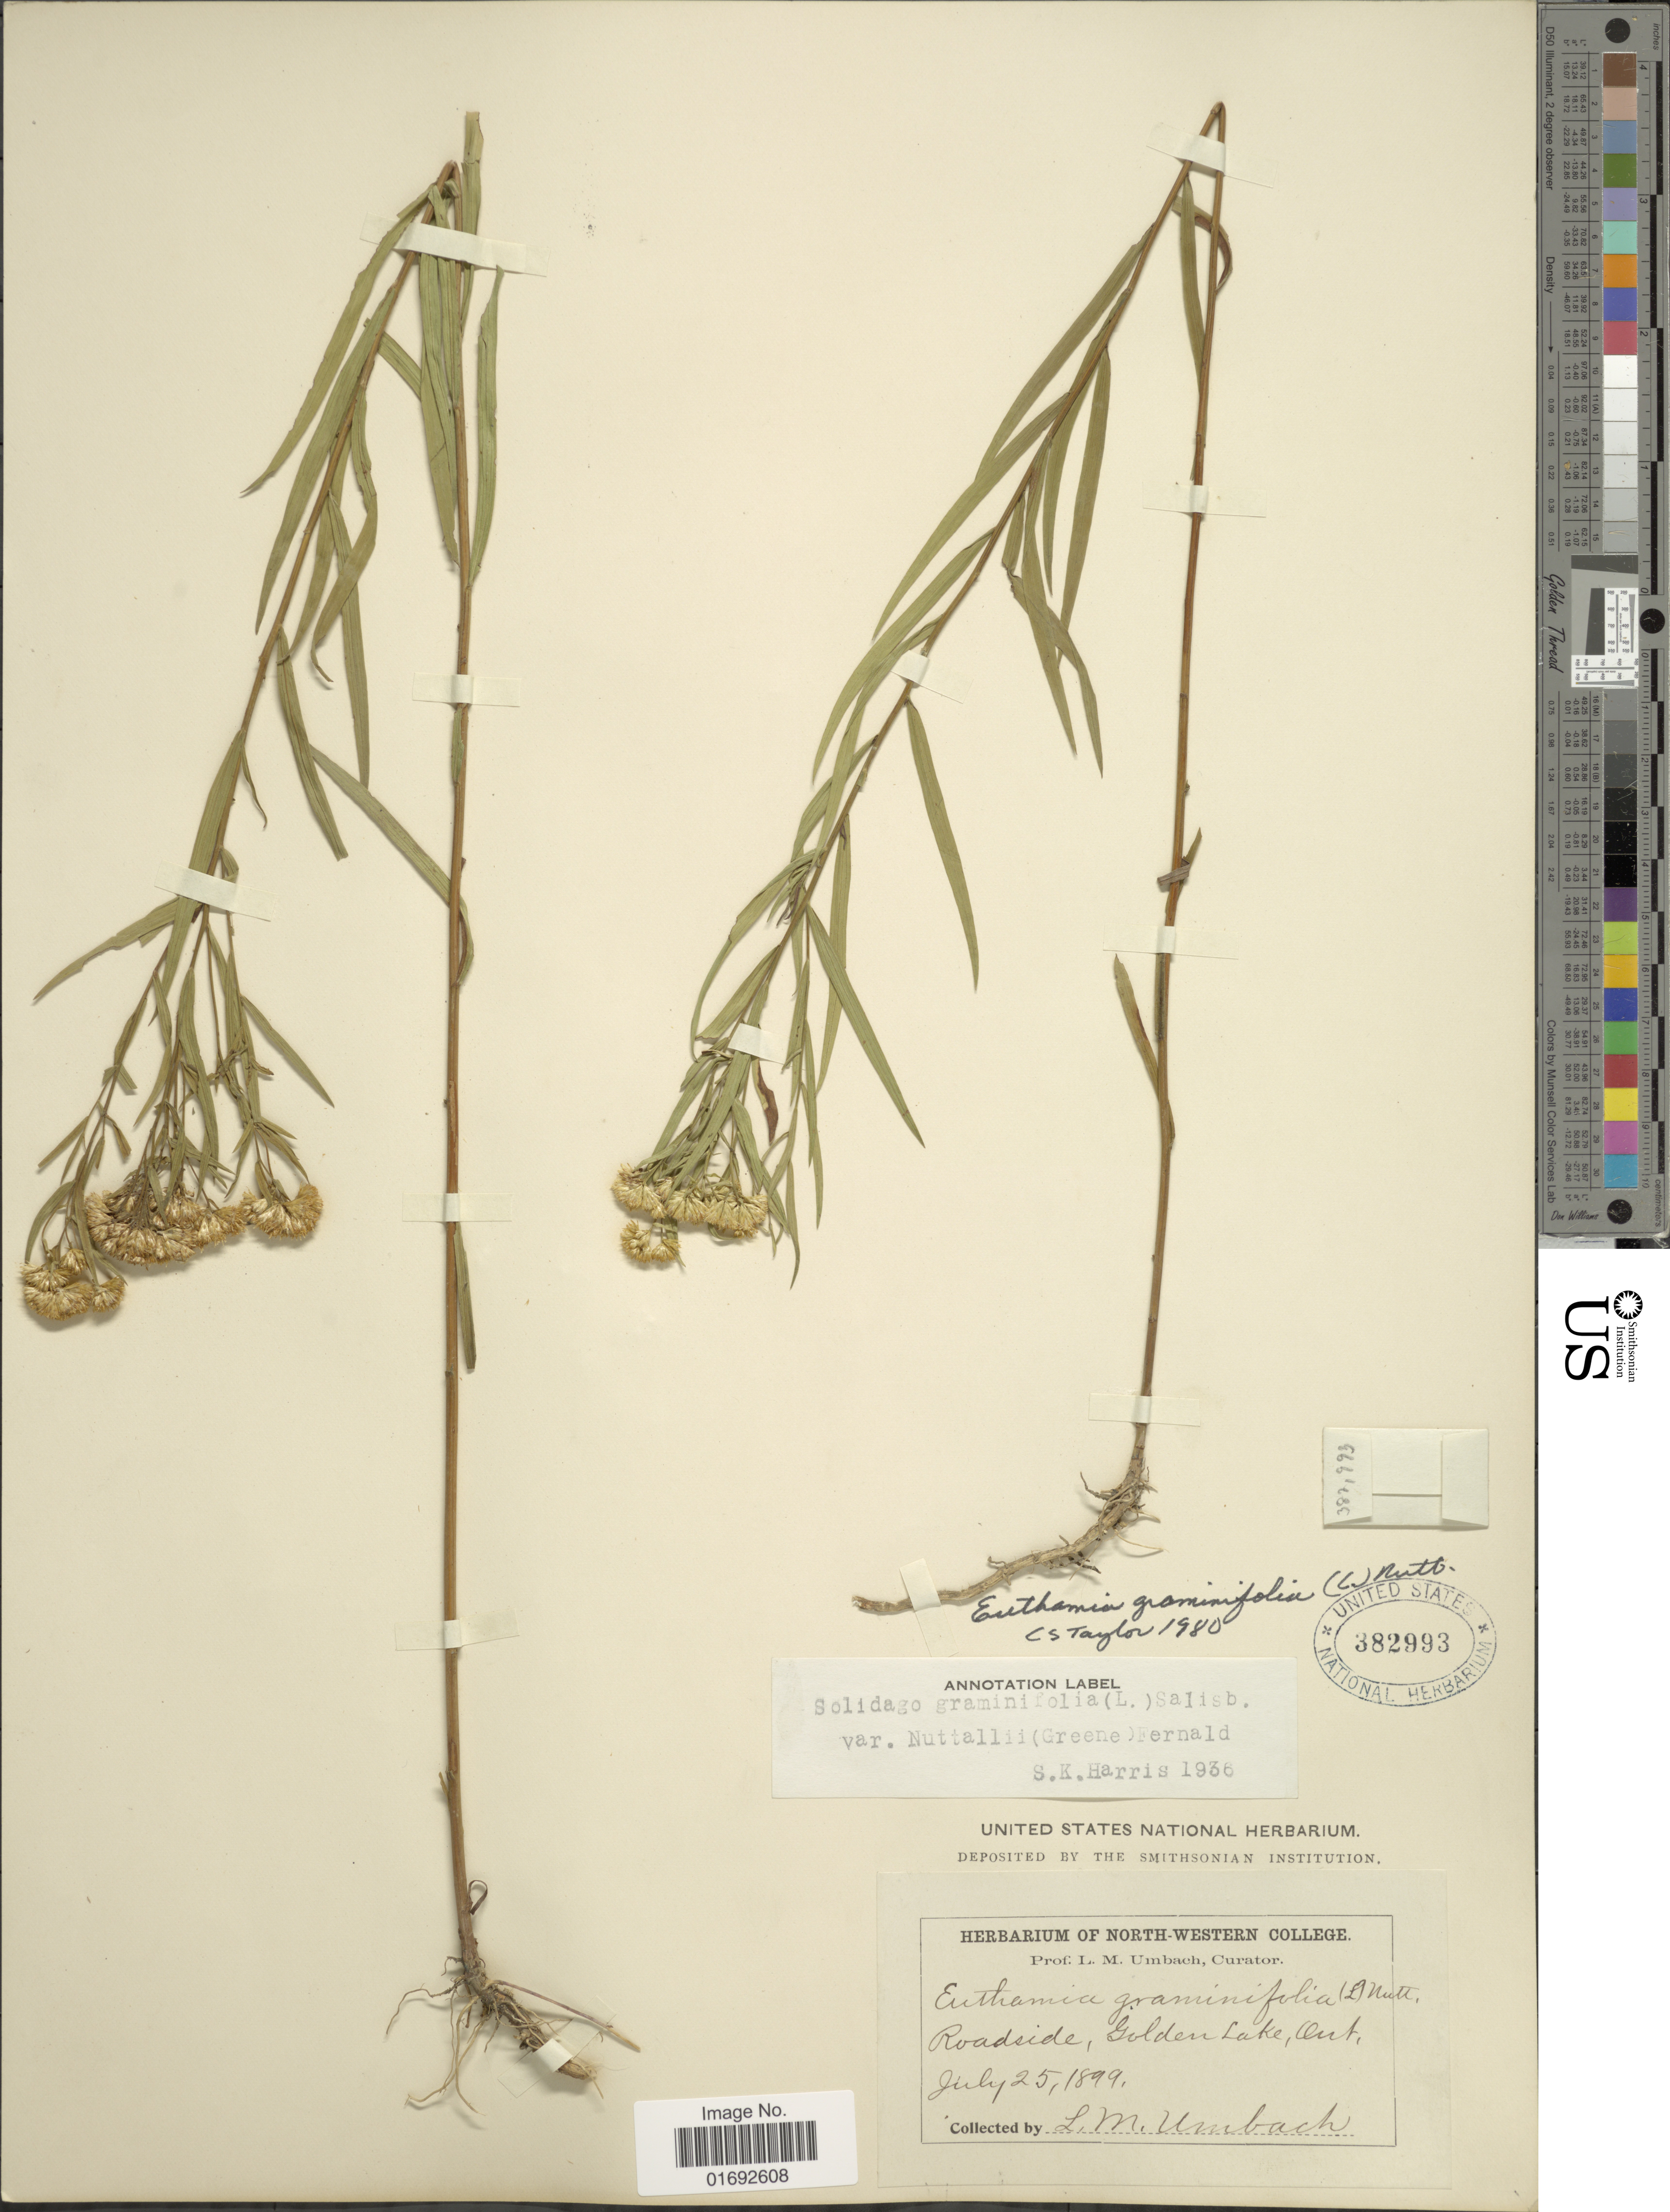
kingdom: Plantae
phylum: Tracheophyta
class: Magnoliopsida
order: Asterales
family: Asteraceae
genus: Euthamia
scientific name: Euthamia graminifolia var. nuttalii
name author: (S.W. Greene) W. Stone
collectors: L. M. Umbach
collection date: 1899-07-25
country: Canada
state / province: Ontario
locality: Golden Lake, Ont.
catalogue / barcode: US 382993